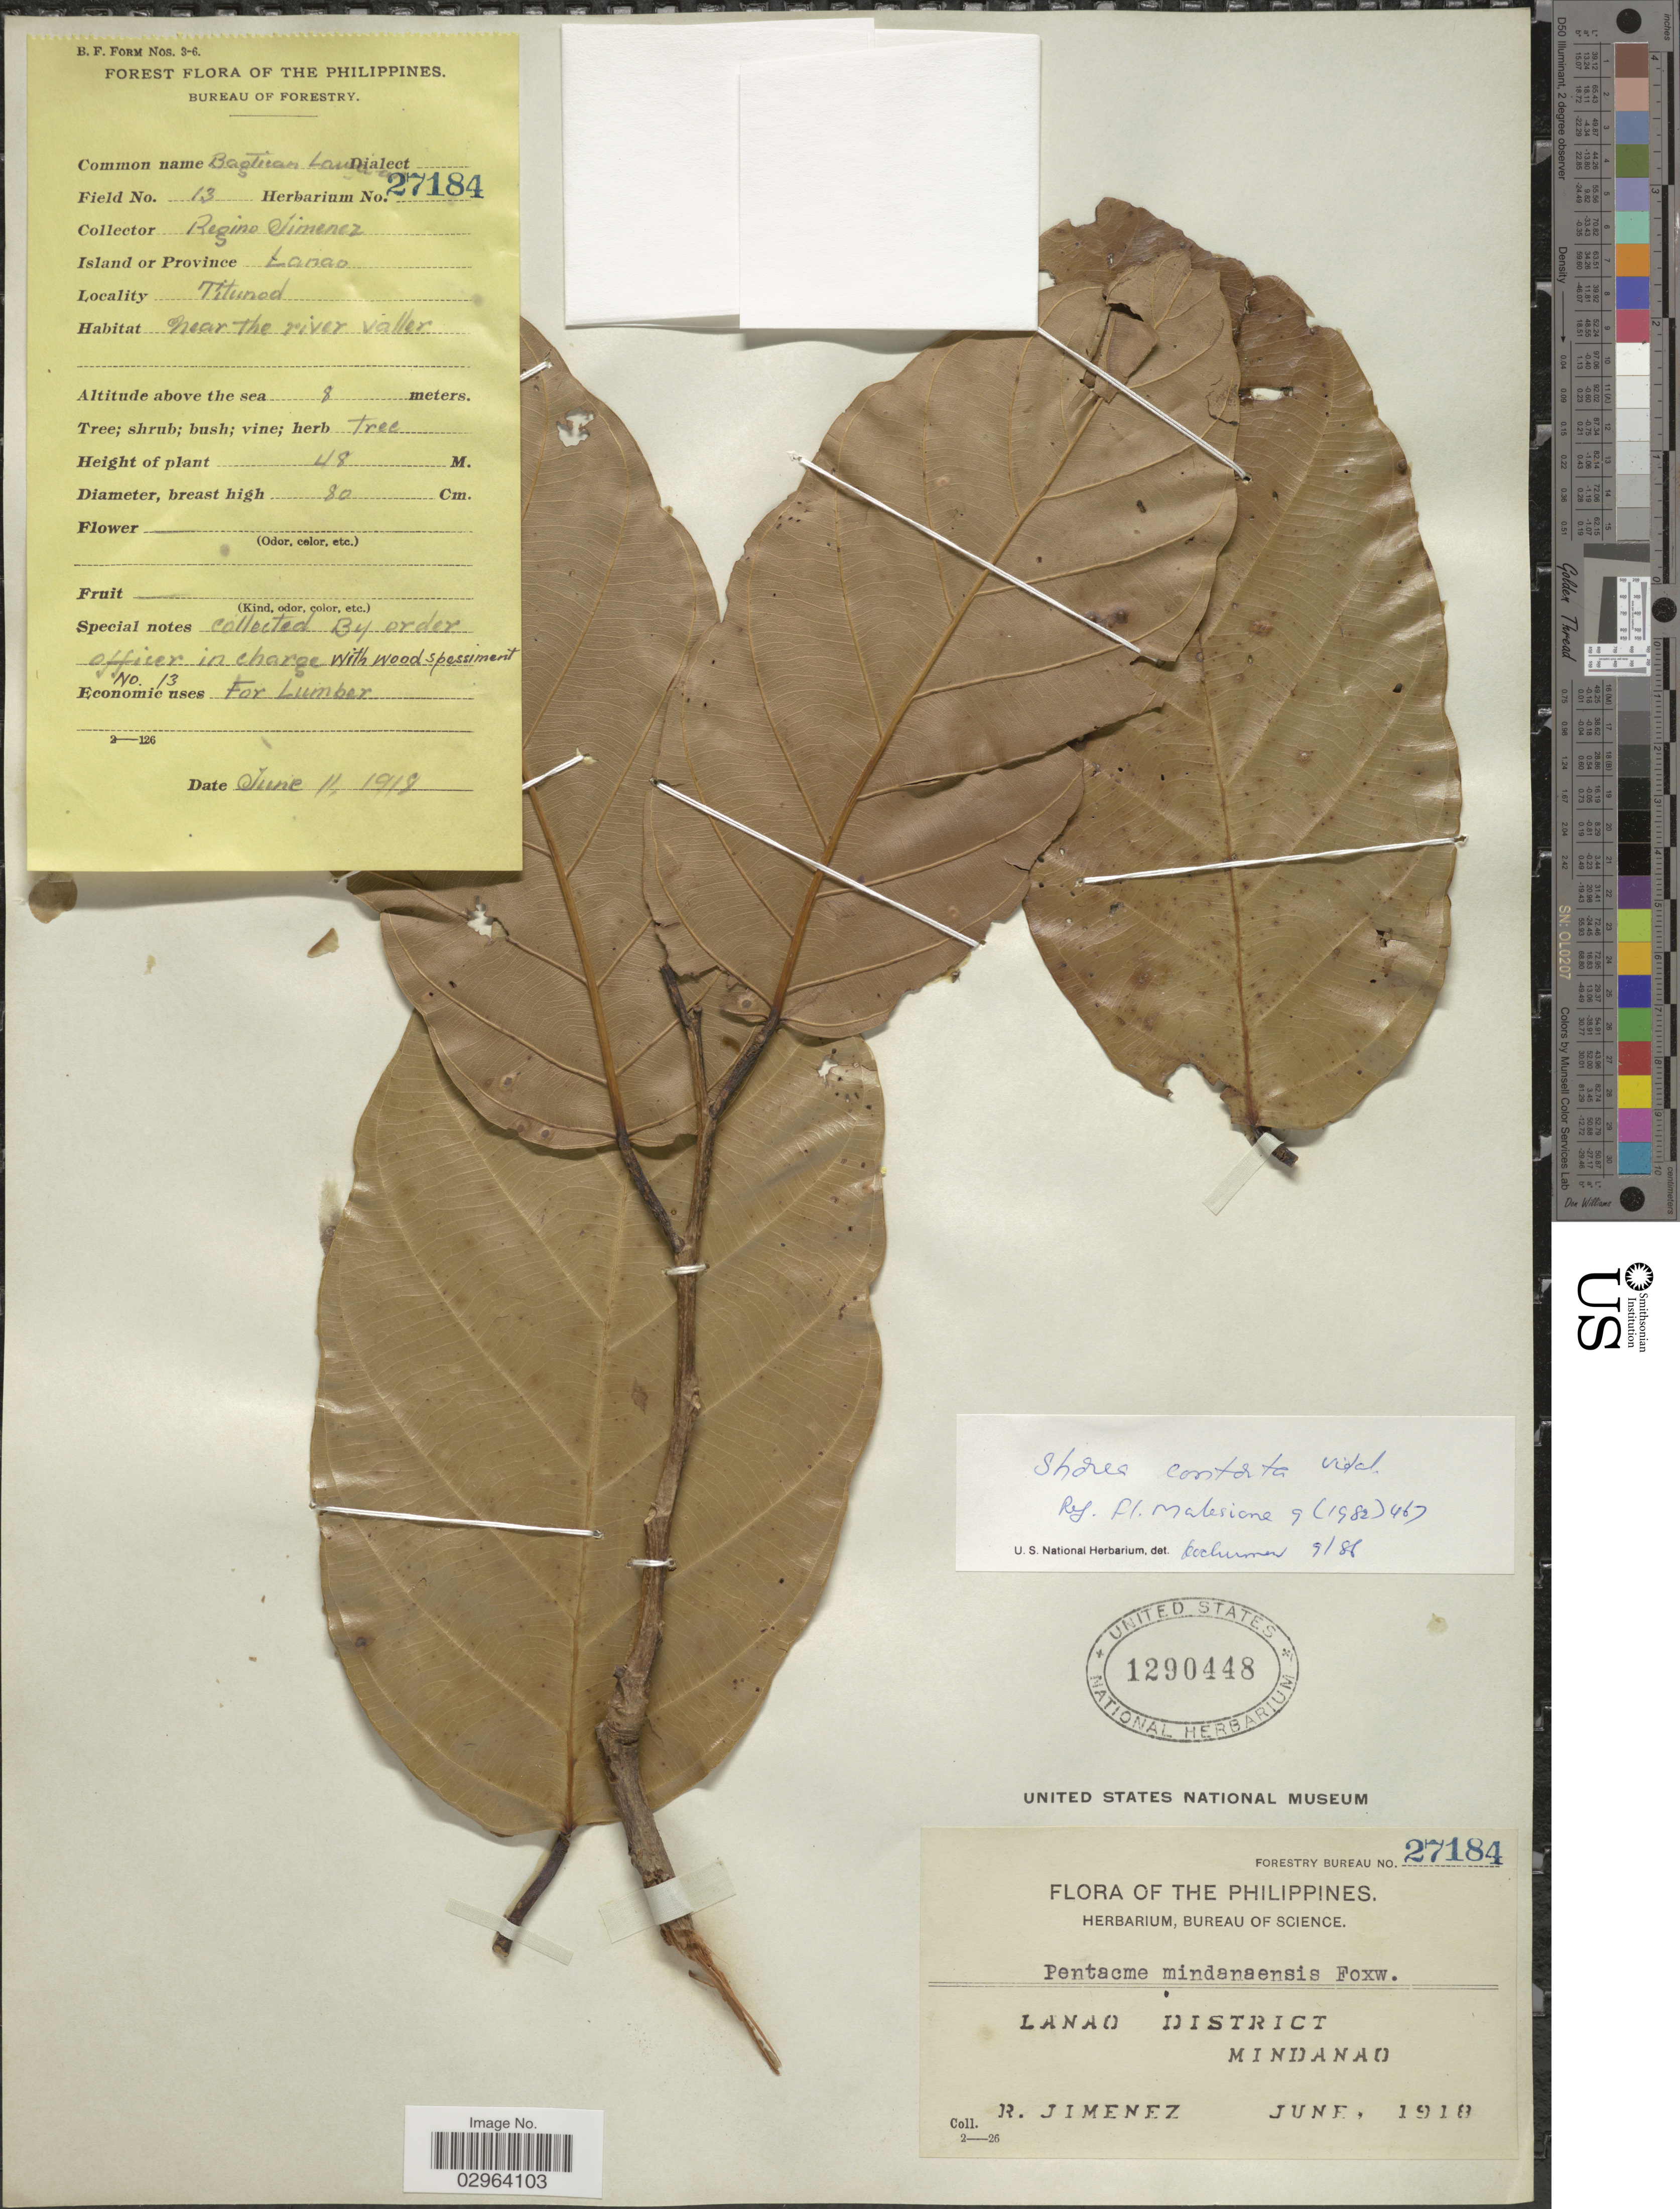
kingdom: Plantae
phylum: Tracheophyta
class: Magnoliopsida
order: Malvales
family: Dipterocarpaceae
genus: Pentacme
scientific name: Pentacme contorta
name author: (S. Vidal) Merr. & Rolfe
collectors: R. Jimenez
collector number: Forestry Bureau 27184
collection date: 1918-06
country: Philippines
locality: Island or Province Lanao. Titunod, near the river valley. Lanao District. Mindanao.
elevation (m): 8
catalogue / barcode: US 1290448